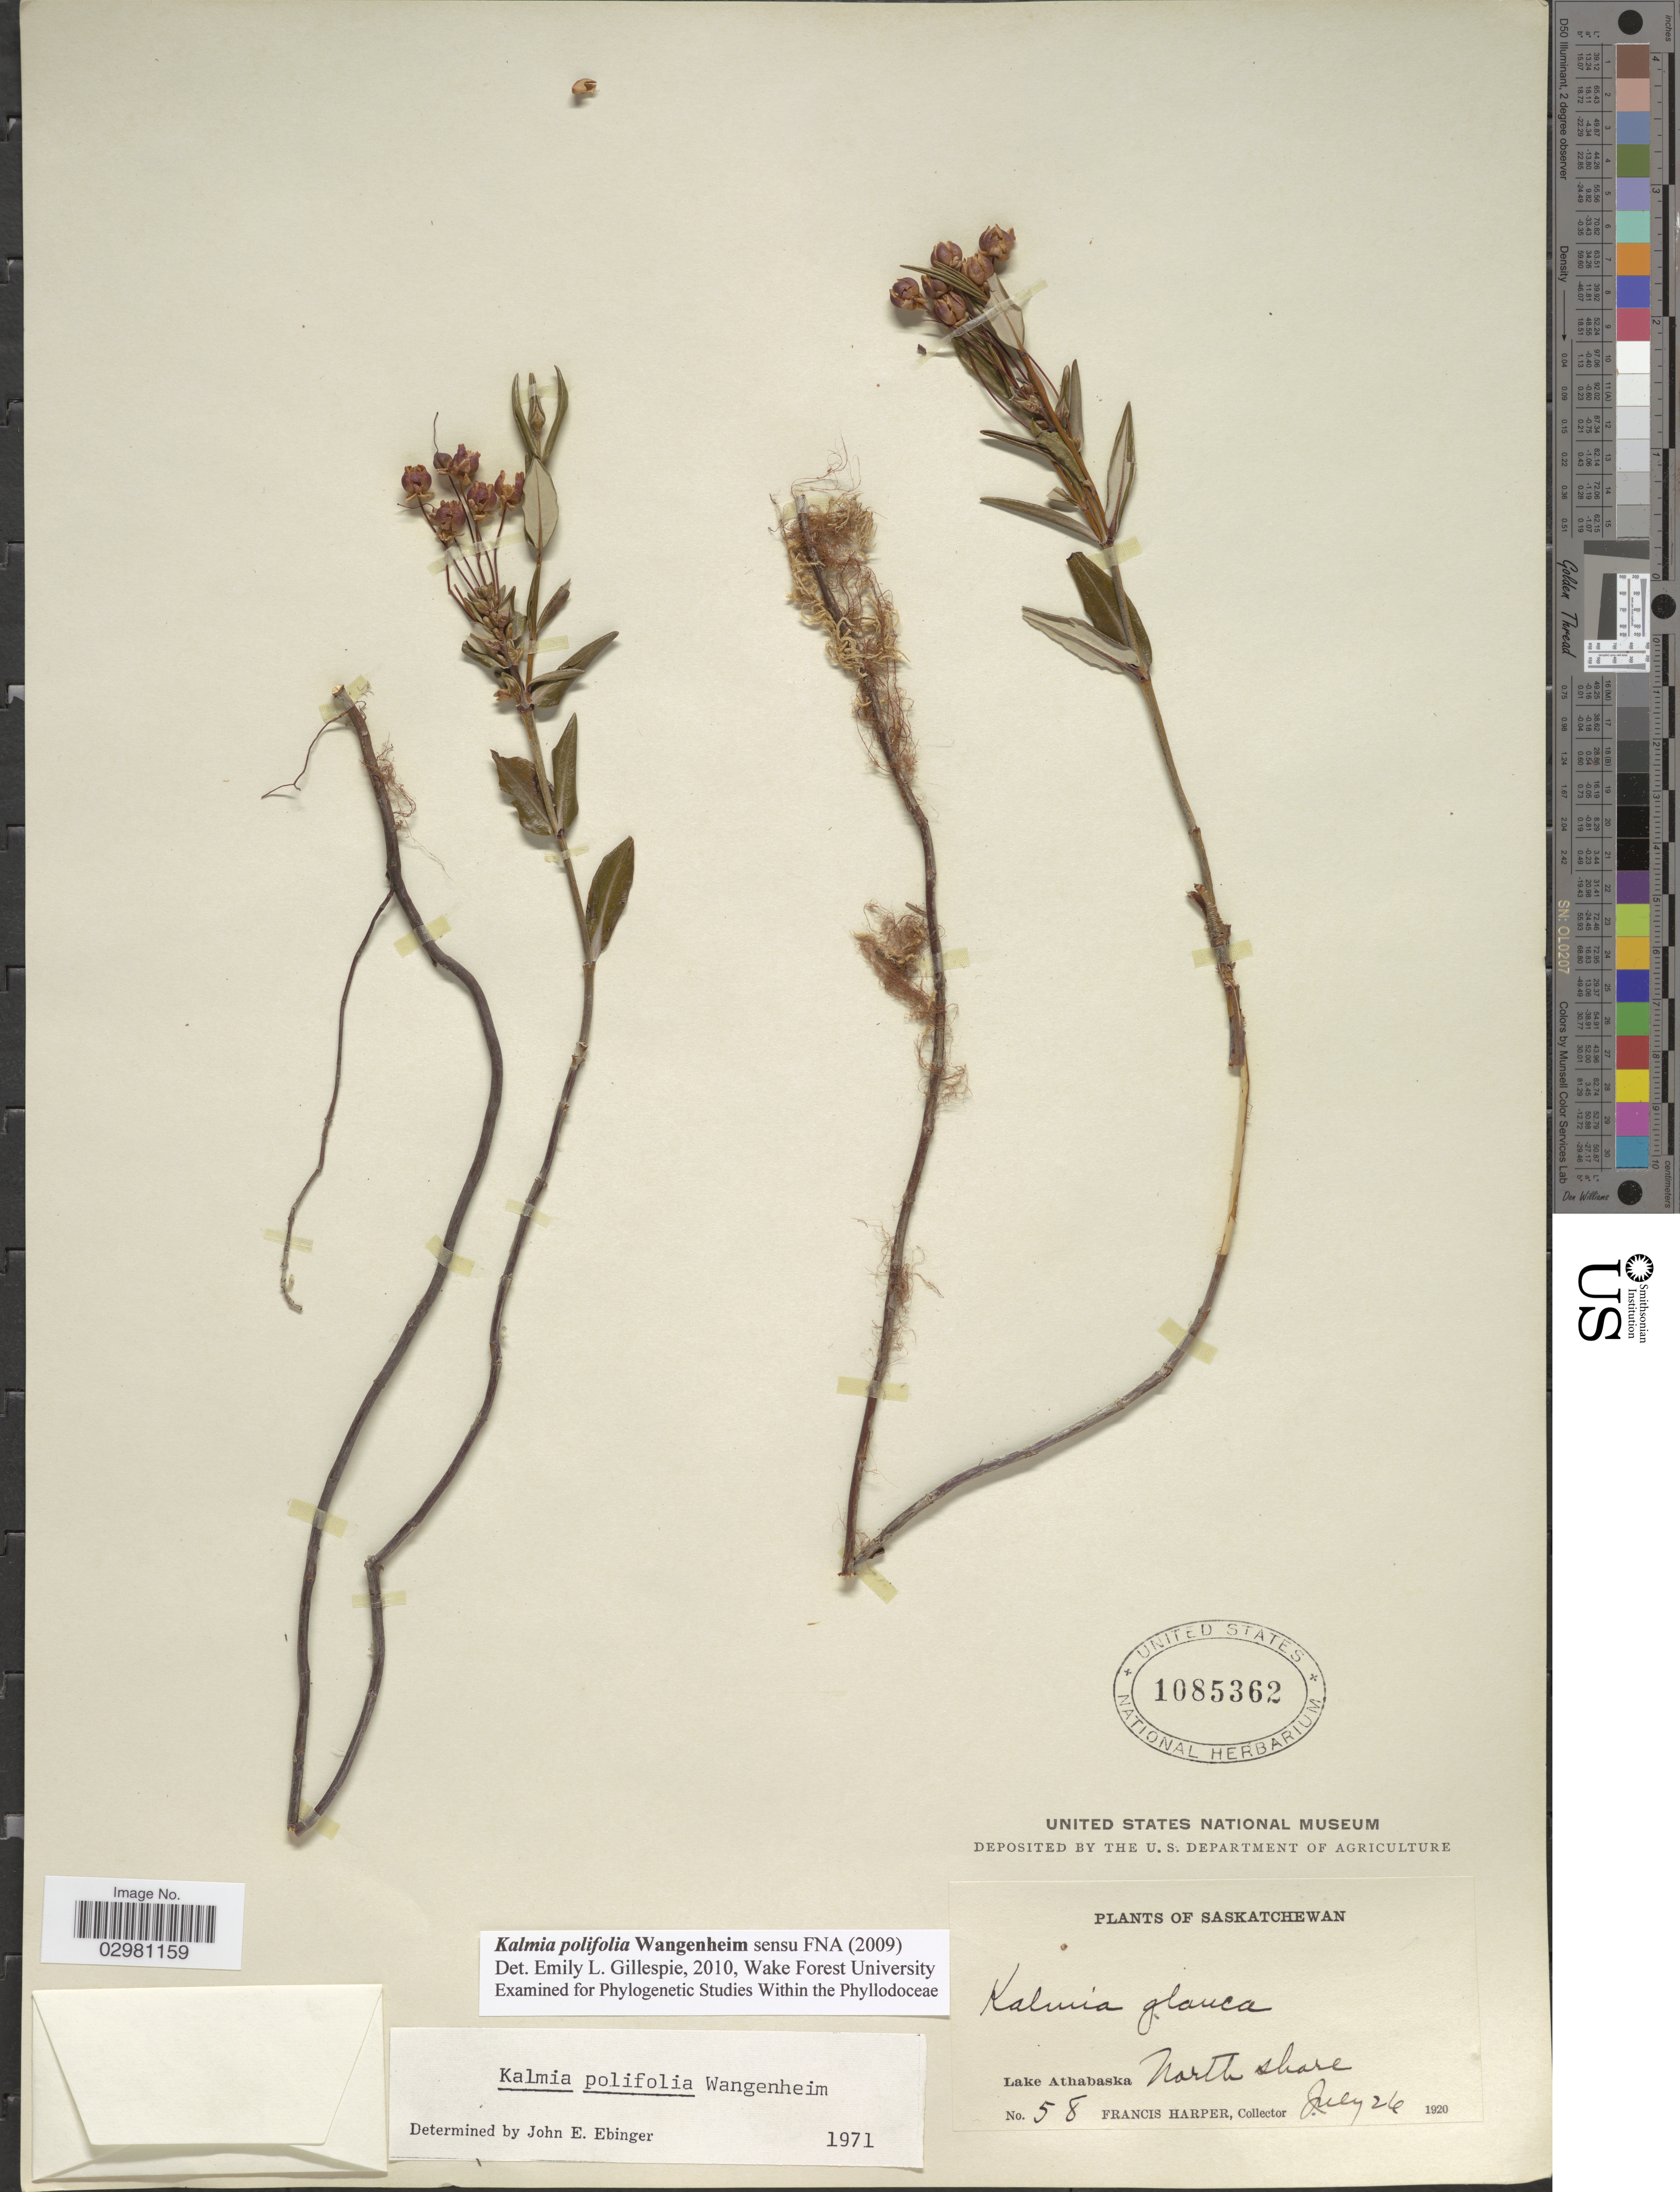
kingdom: Plantae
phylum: Tracheophyta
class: Magnoliopsida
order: Ericales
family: Ericaceae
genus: Kalmia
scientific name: Kalmia polifolia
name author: Wangenh.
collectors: F. Harper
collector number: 58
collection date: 1920-07-26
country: Canada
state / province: Saskatchewan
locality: Lake Athabaska. North shore.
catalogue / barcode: US 1085362